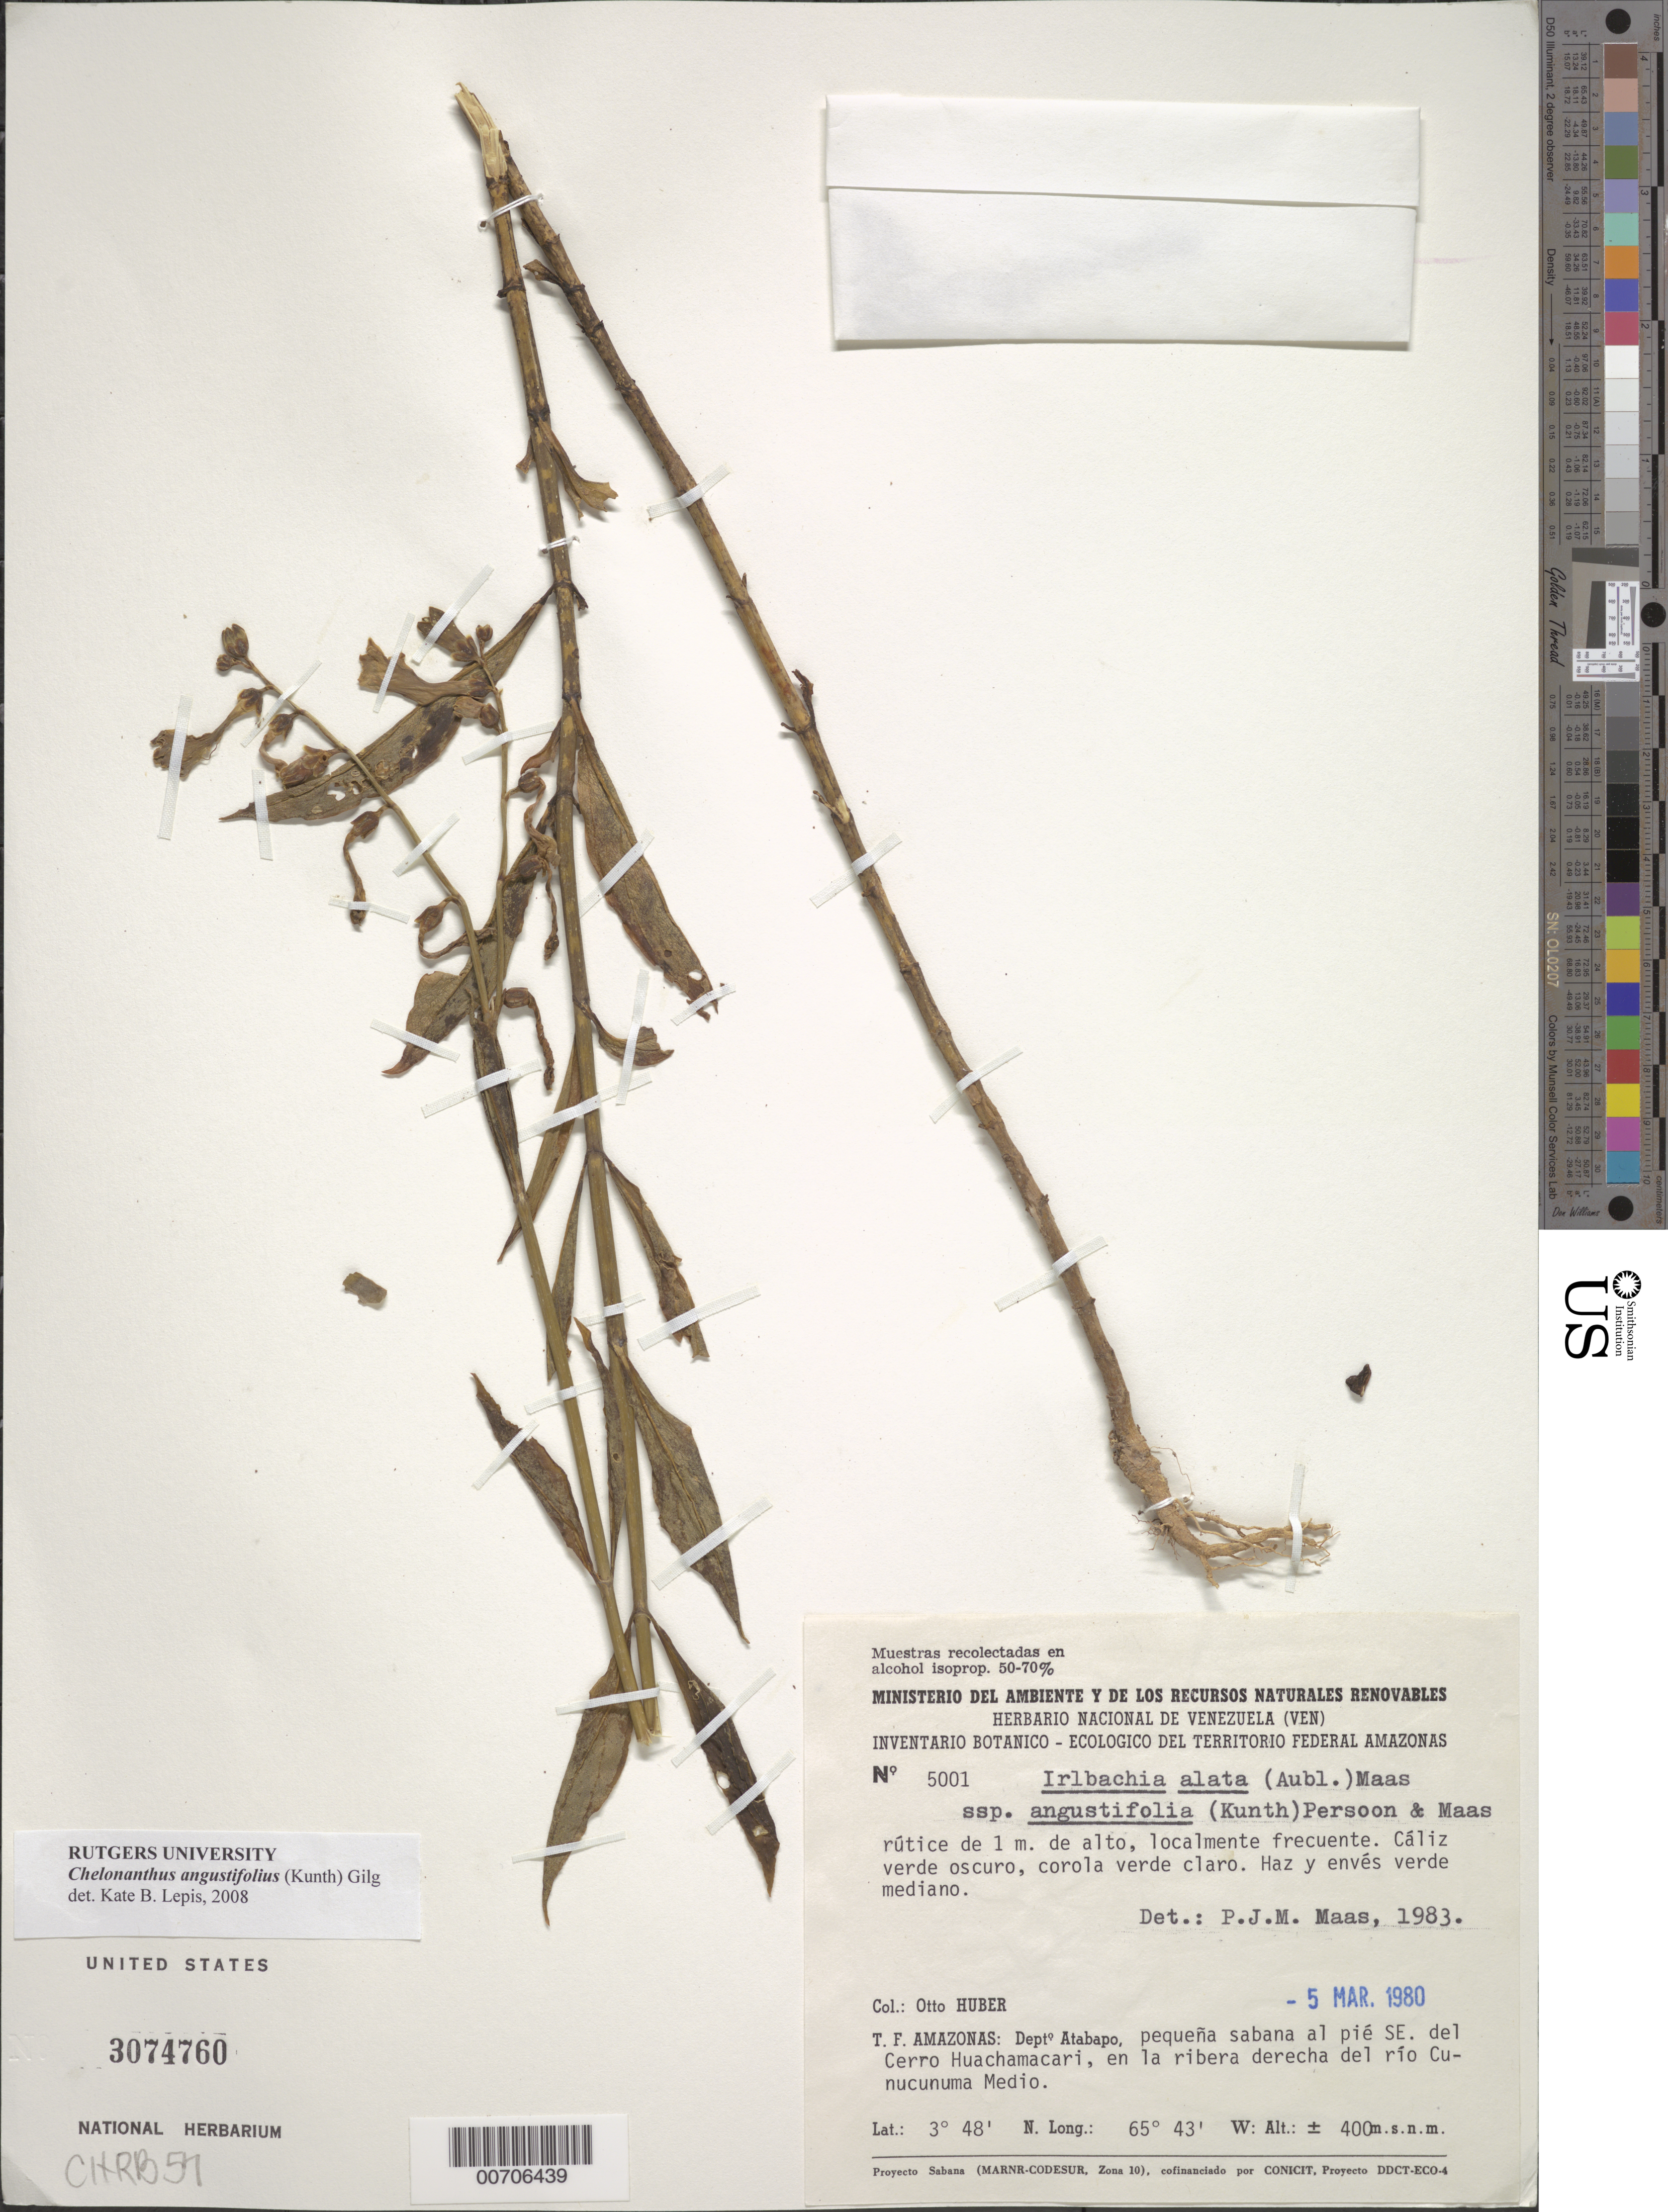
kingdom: Plantae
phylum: Tracheophyta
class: Magnoliopsida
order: Gentianales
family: Gentianaceae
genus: Chelonanthus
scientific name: Chelonanthus angustifolius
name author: (Kunth) Gilg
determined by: Lepis, Kate B.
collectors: O. Huber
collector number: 5001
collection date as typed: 5-Mar-80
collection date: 1980-03-05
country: Venezuela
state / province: Amazonas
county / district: Atabapo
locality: Cerro Huachamarcari, al SE, en la ribera derecha del Río Cunucunuma Medio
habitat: Pequena sabana al pié del cerro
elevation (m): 400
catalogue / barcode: US 3074760